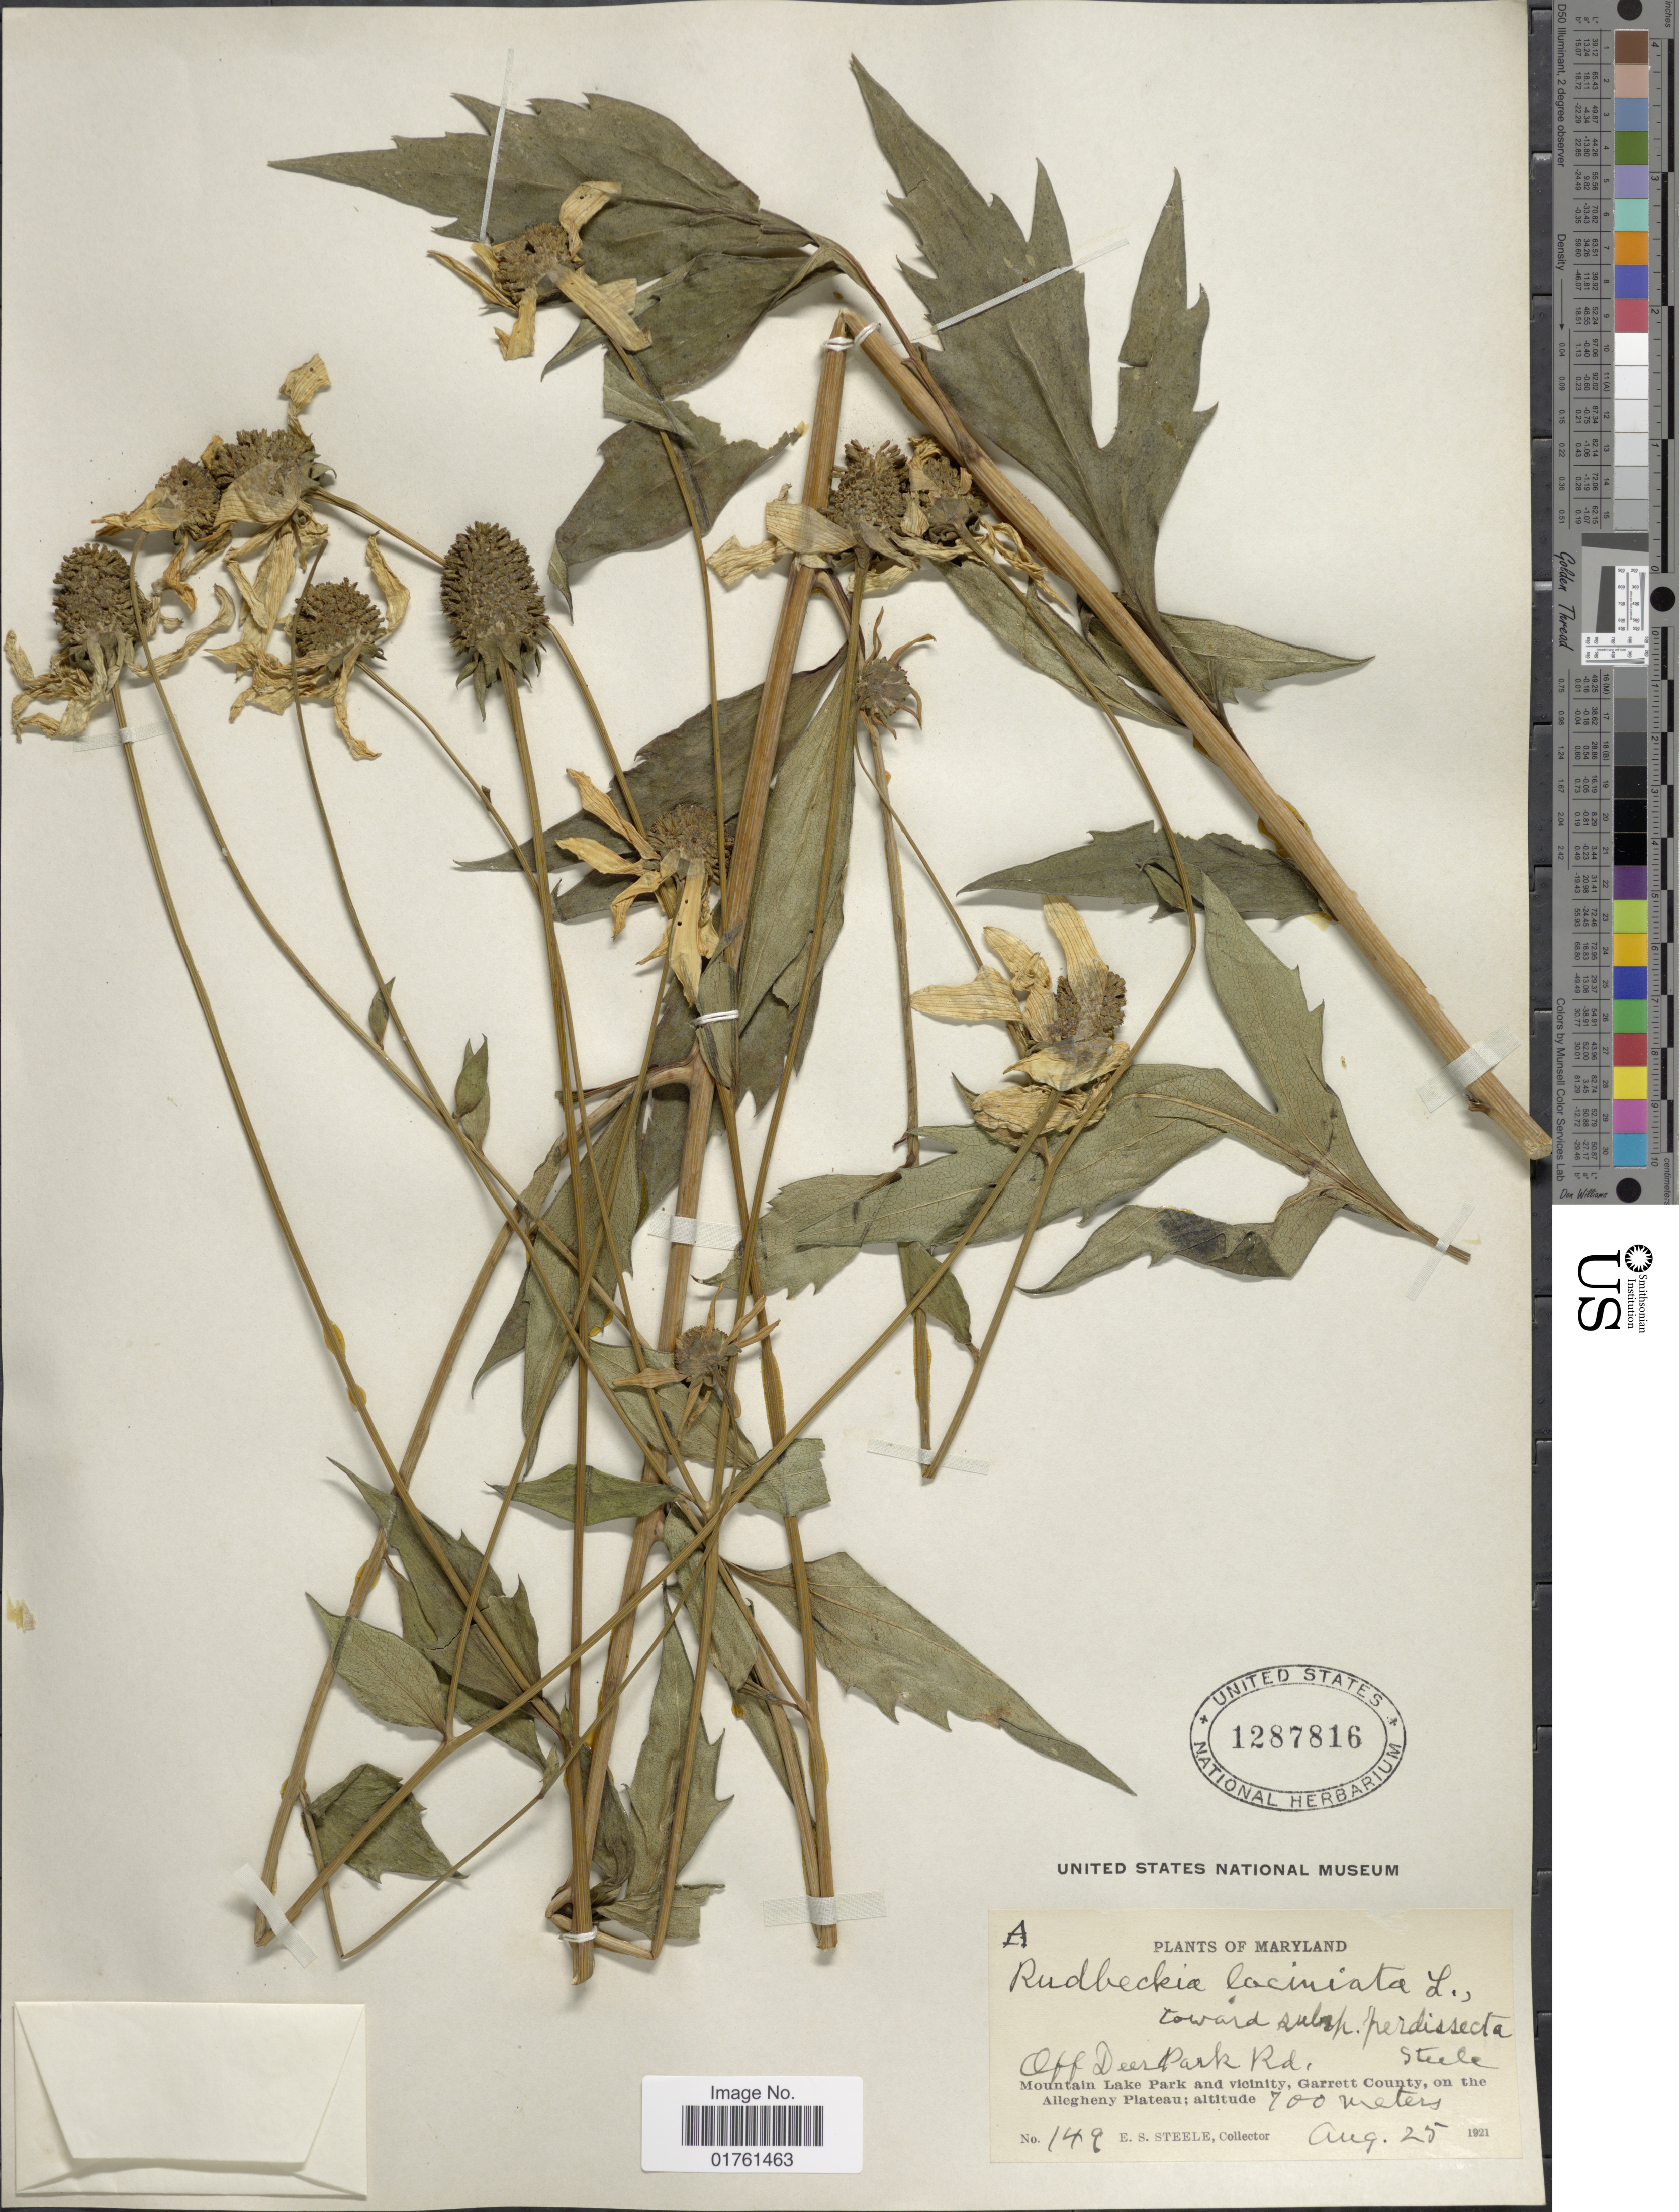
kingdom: Plantae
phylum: Tracheophyta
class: Magnoliopsida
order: Asterales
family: Asteraceae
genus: Rudbeckia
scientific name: Rudbeckia laciniata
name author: L.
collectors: E. Steele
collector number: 149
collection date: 1921-08-25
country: United States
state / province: Maryland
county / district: Garrett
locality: Off Deer park Rd, Mountain Lake Park and vicinity, Garrett County, on the Allegheny Plateau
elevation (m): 700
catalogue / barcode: US 1287816